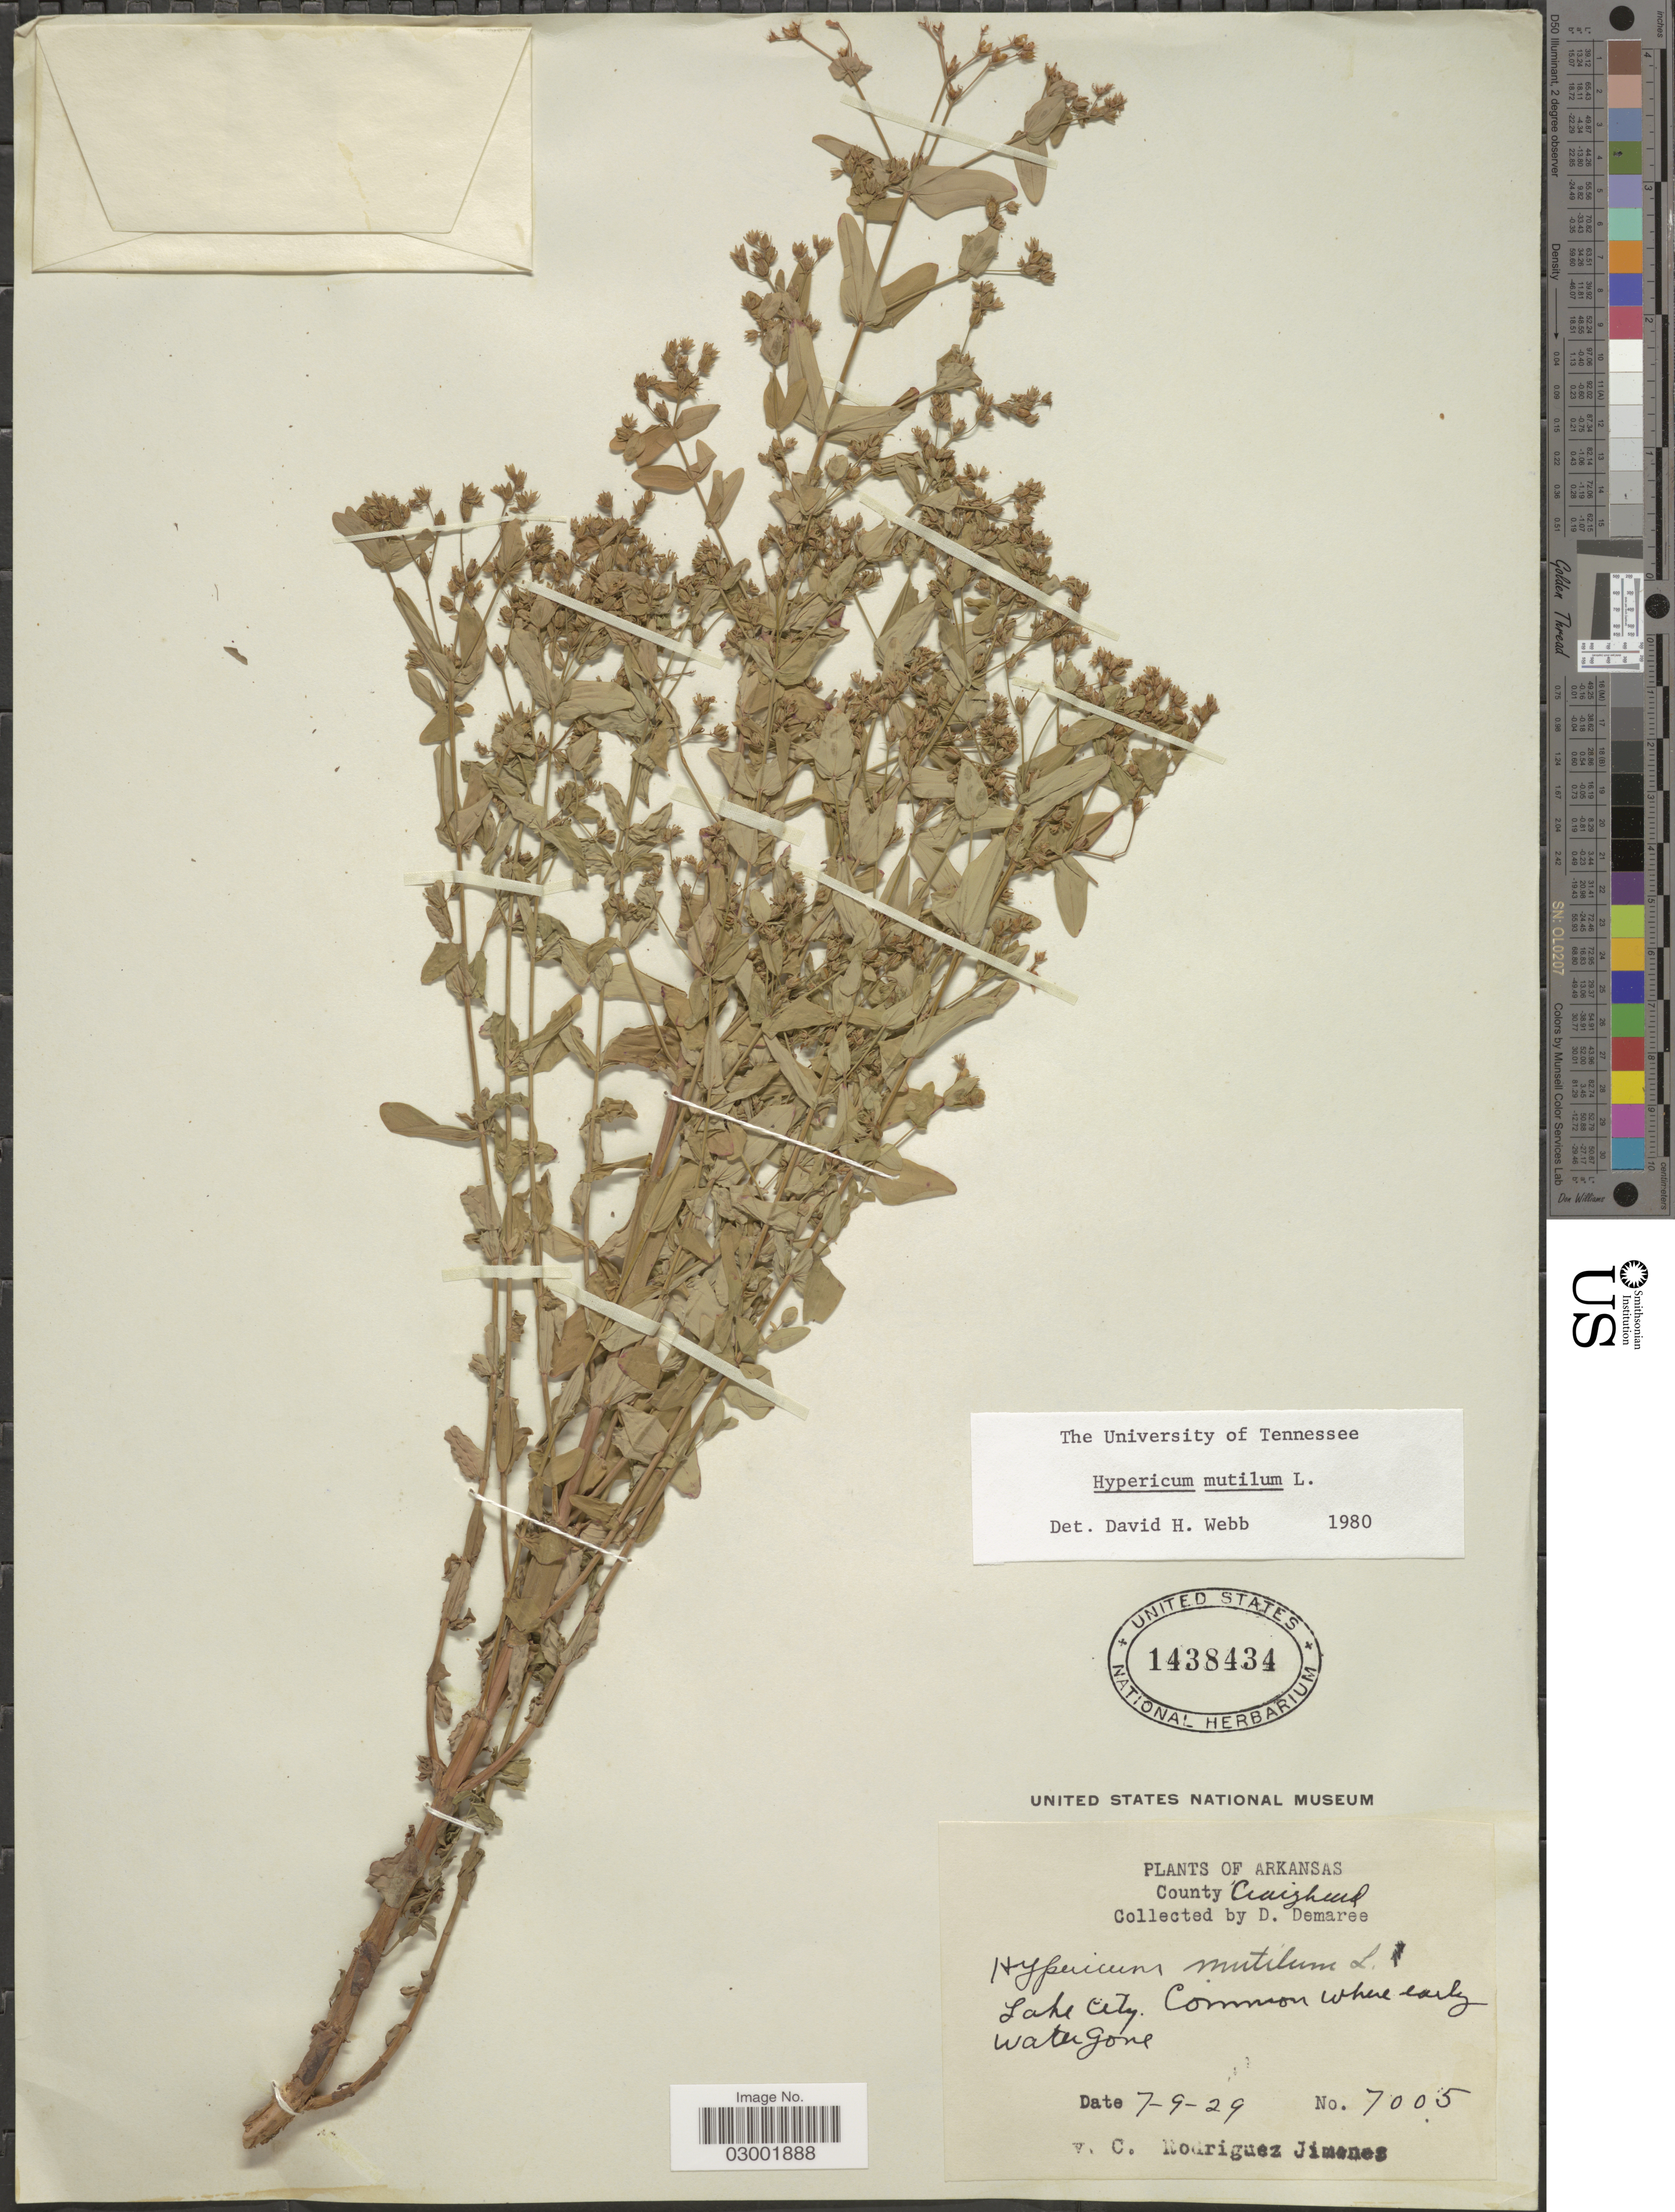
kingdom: Plantae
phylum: Tracheophyta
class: Magnoliopsida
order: Malpighiales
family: Hypericaceae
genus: Hypericum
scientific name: Hypericum mutilum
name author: L.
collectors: D. Demaree & C. Rodríguez Jiménez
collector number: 7005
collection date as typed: Transcribed d/m/y: 9/7/29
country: United States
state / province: Arkansas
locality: County Craighead, Lake City.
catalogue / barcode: US 1438434